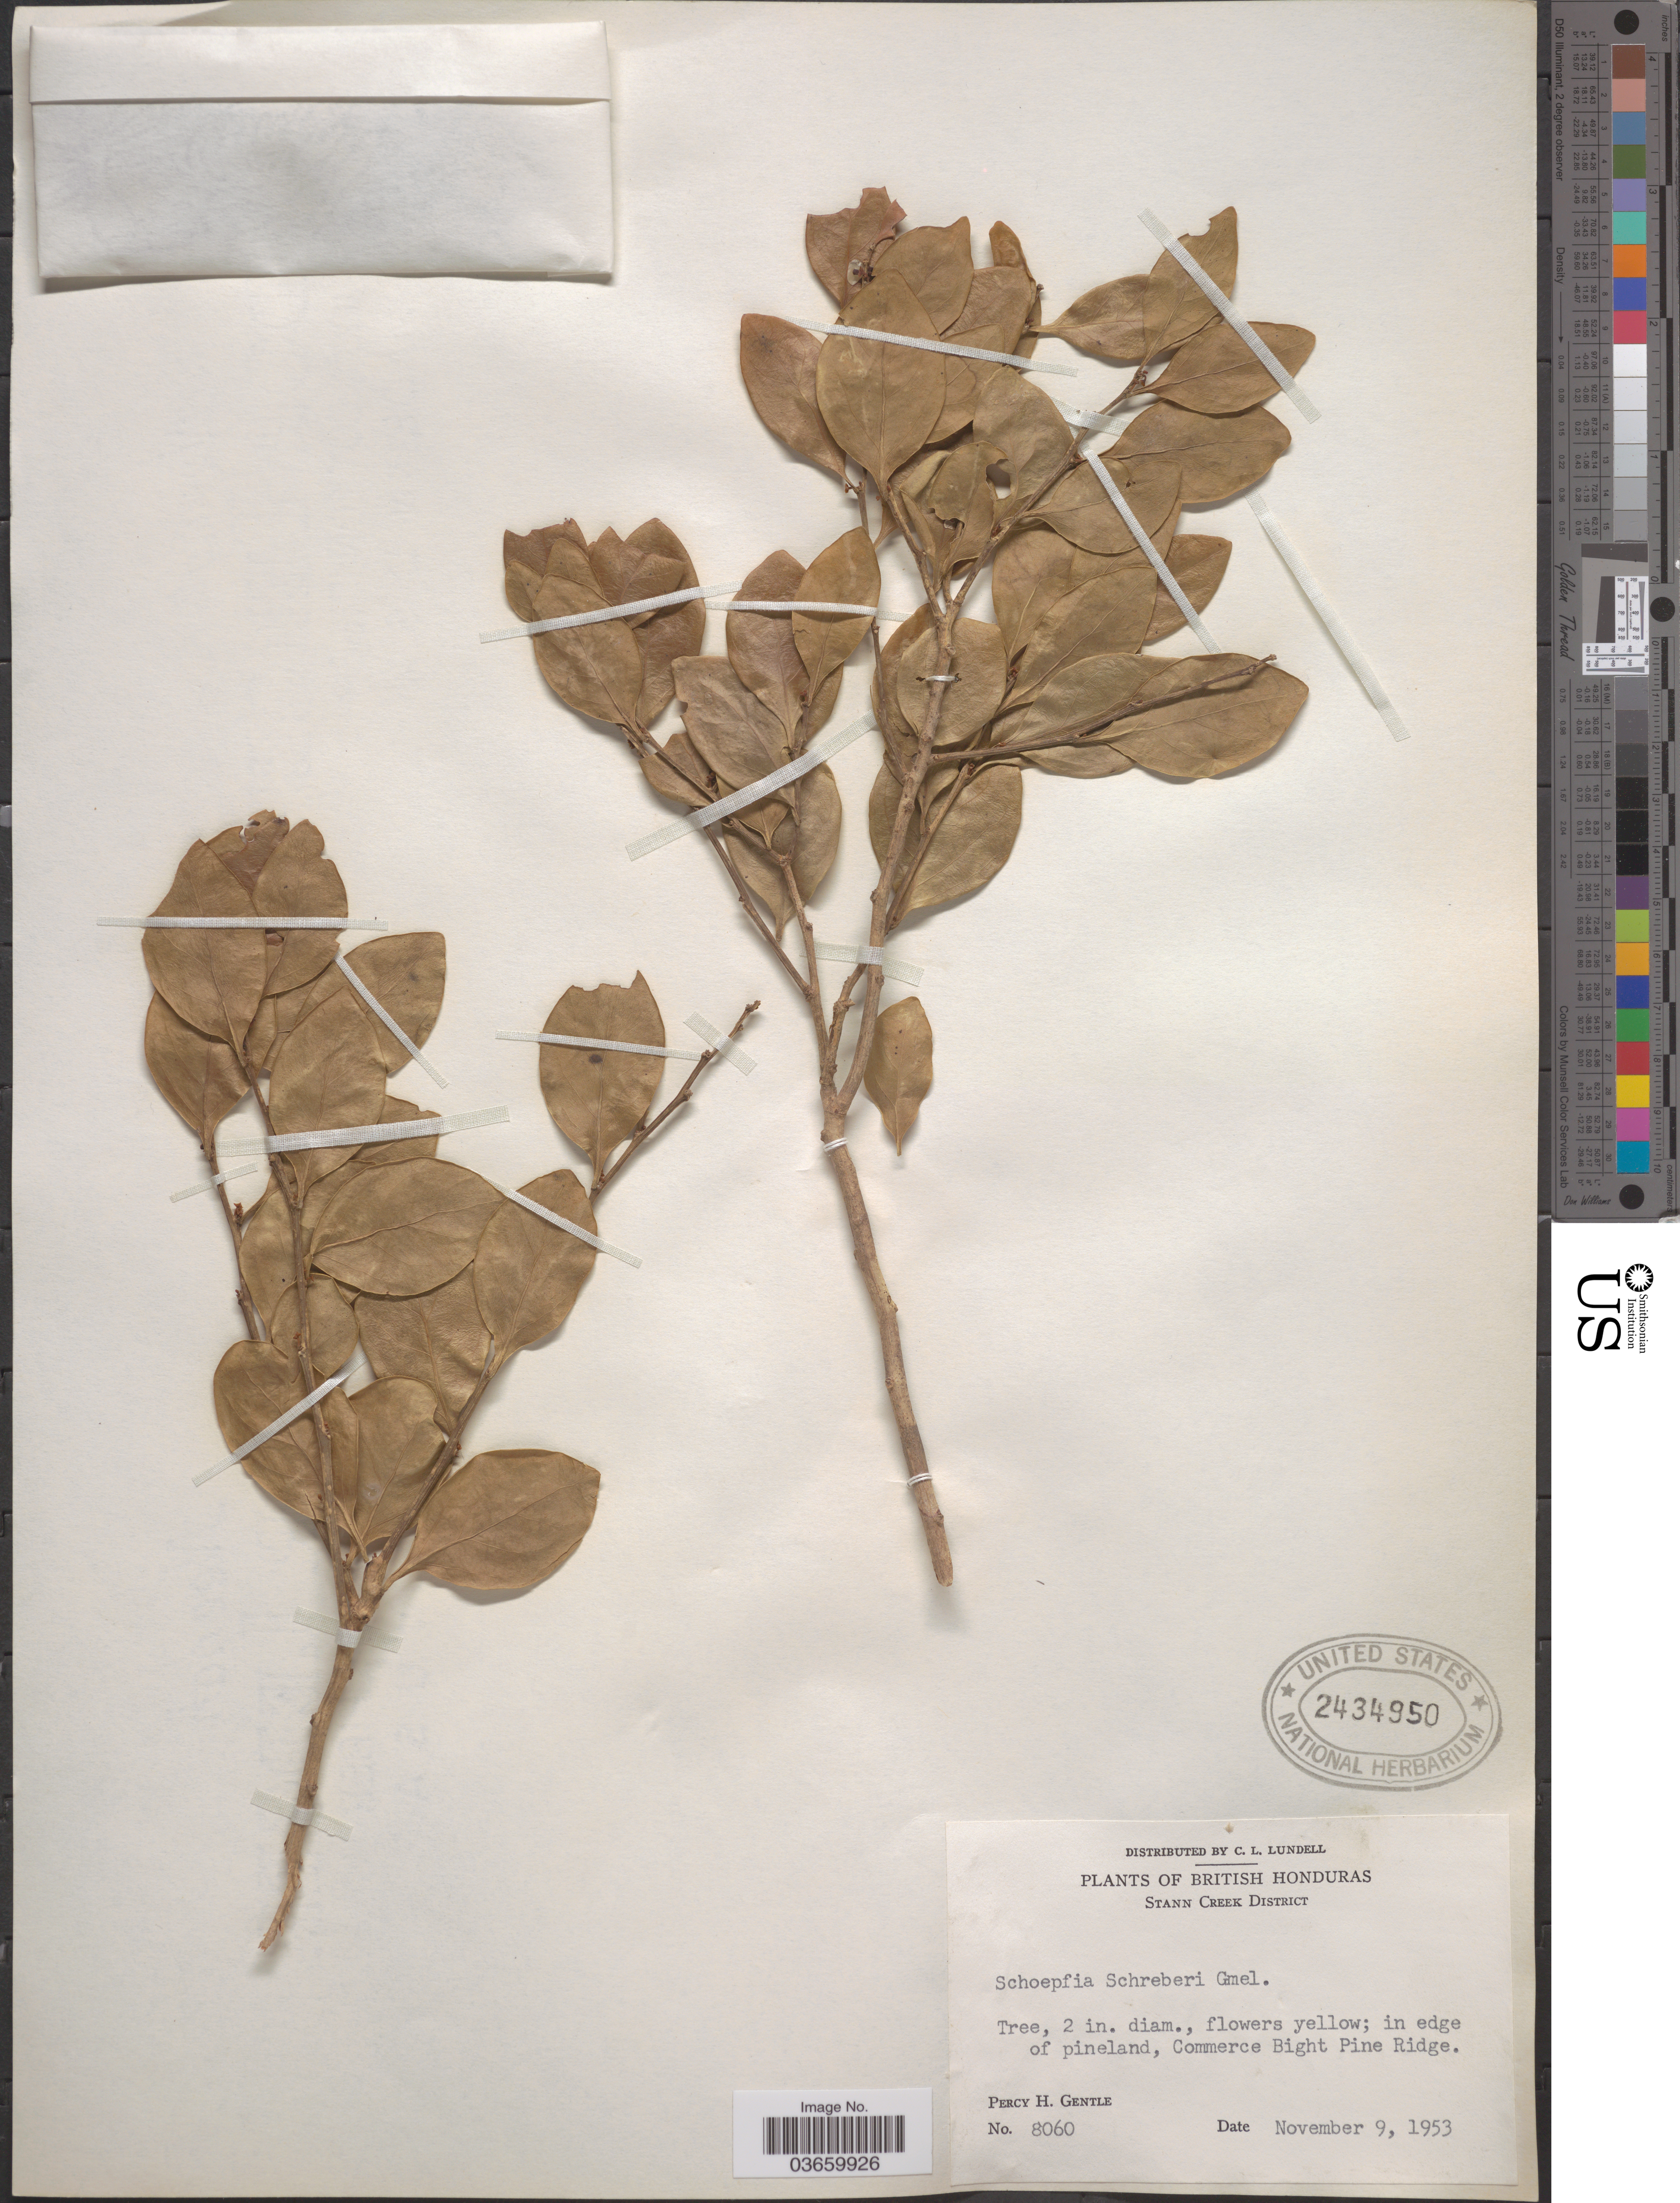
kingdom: Plantae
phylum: Tracheophyta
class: Magnoliopsida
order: Santalales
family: Schoepfiaceae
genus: Schoepfia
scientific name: Schoepfia schreberi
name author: J.F. Gmel.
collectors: P. H. Gentle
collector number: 8060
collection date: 1953-11-09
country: Belize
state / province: Stann Creek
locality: British Honduras, Stann Creek District. In edge of pineland, Commerce Bight Pine Ridge.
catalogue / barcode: US 2434950